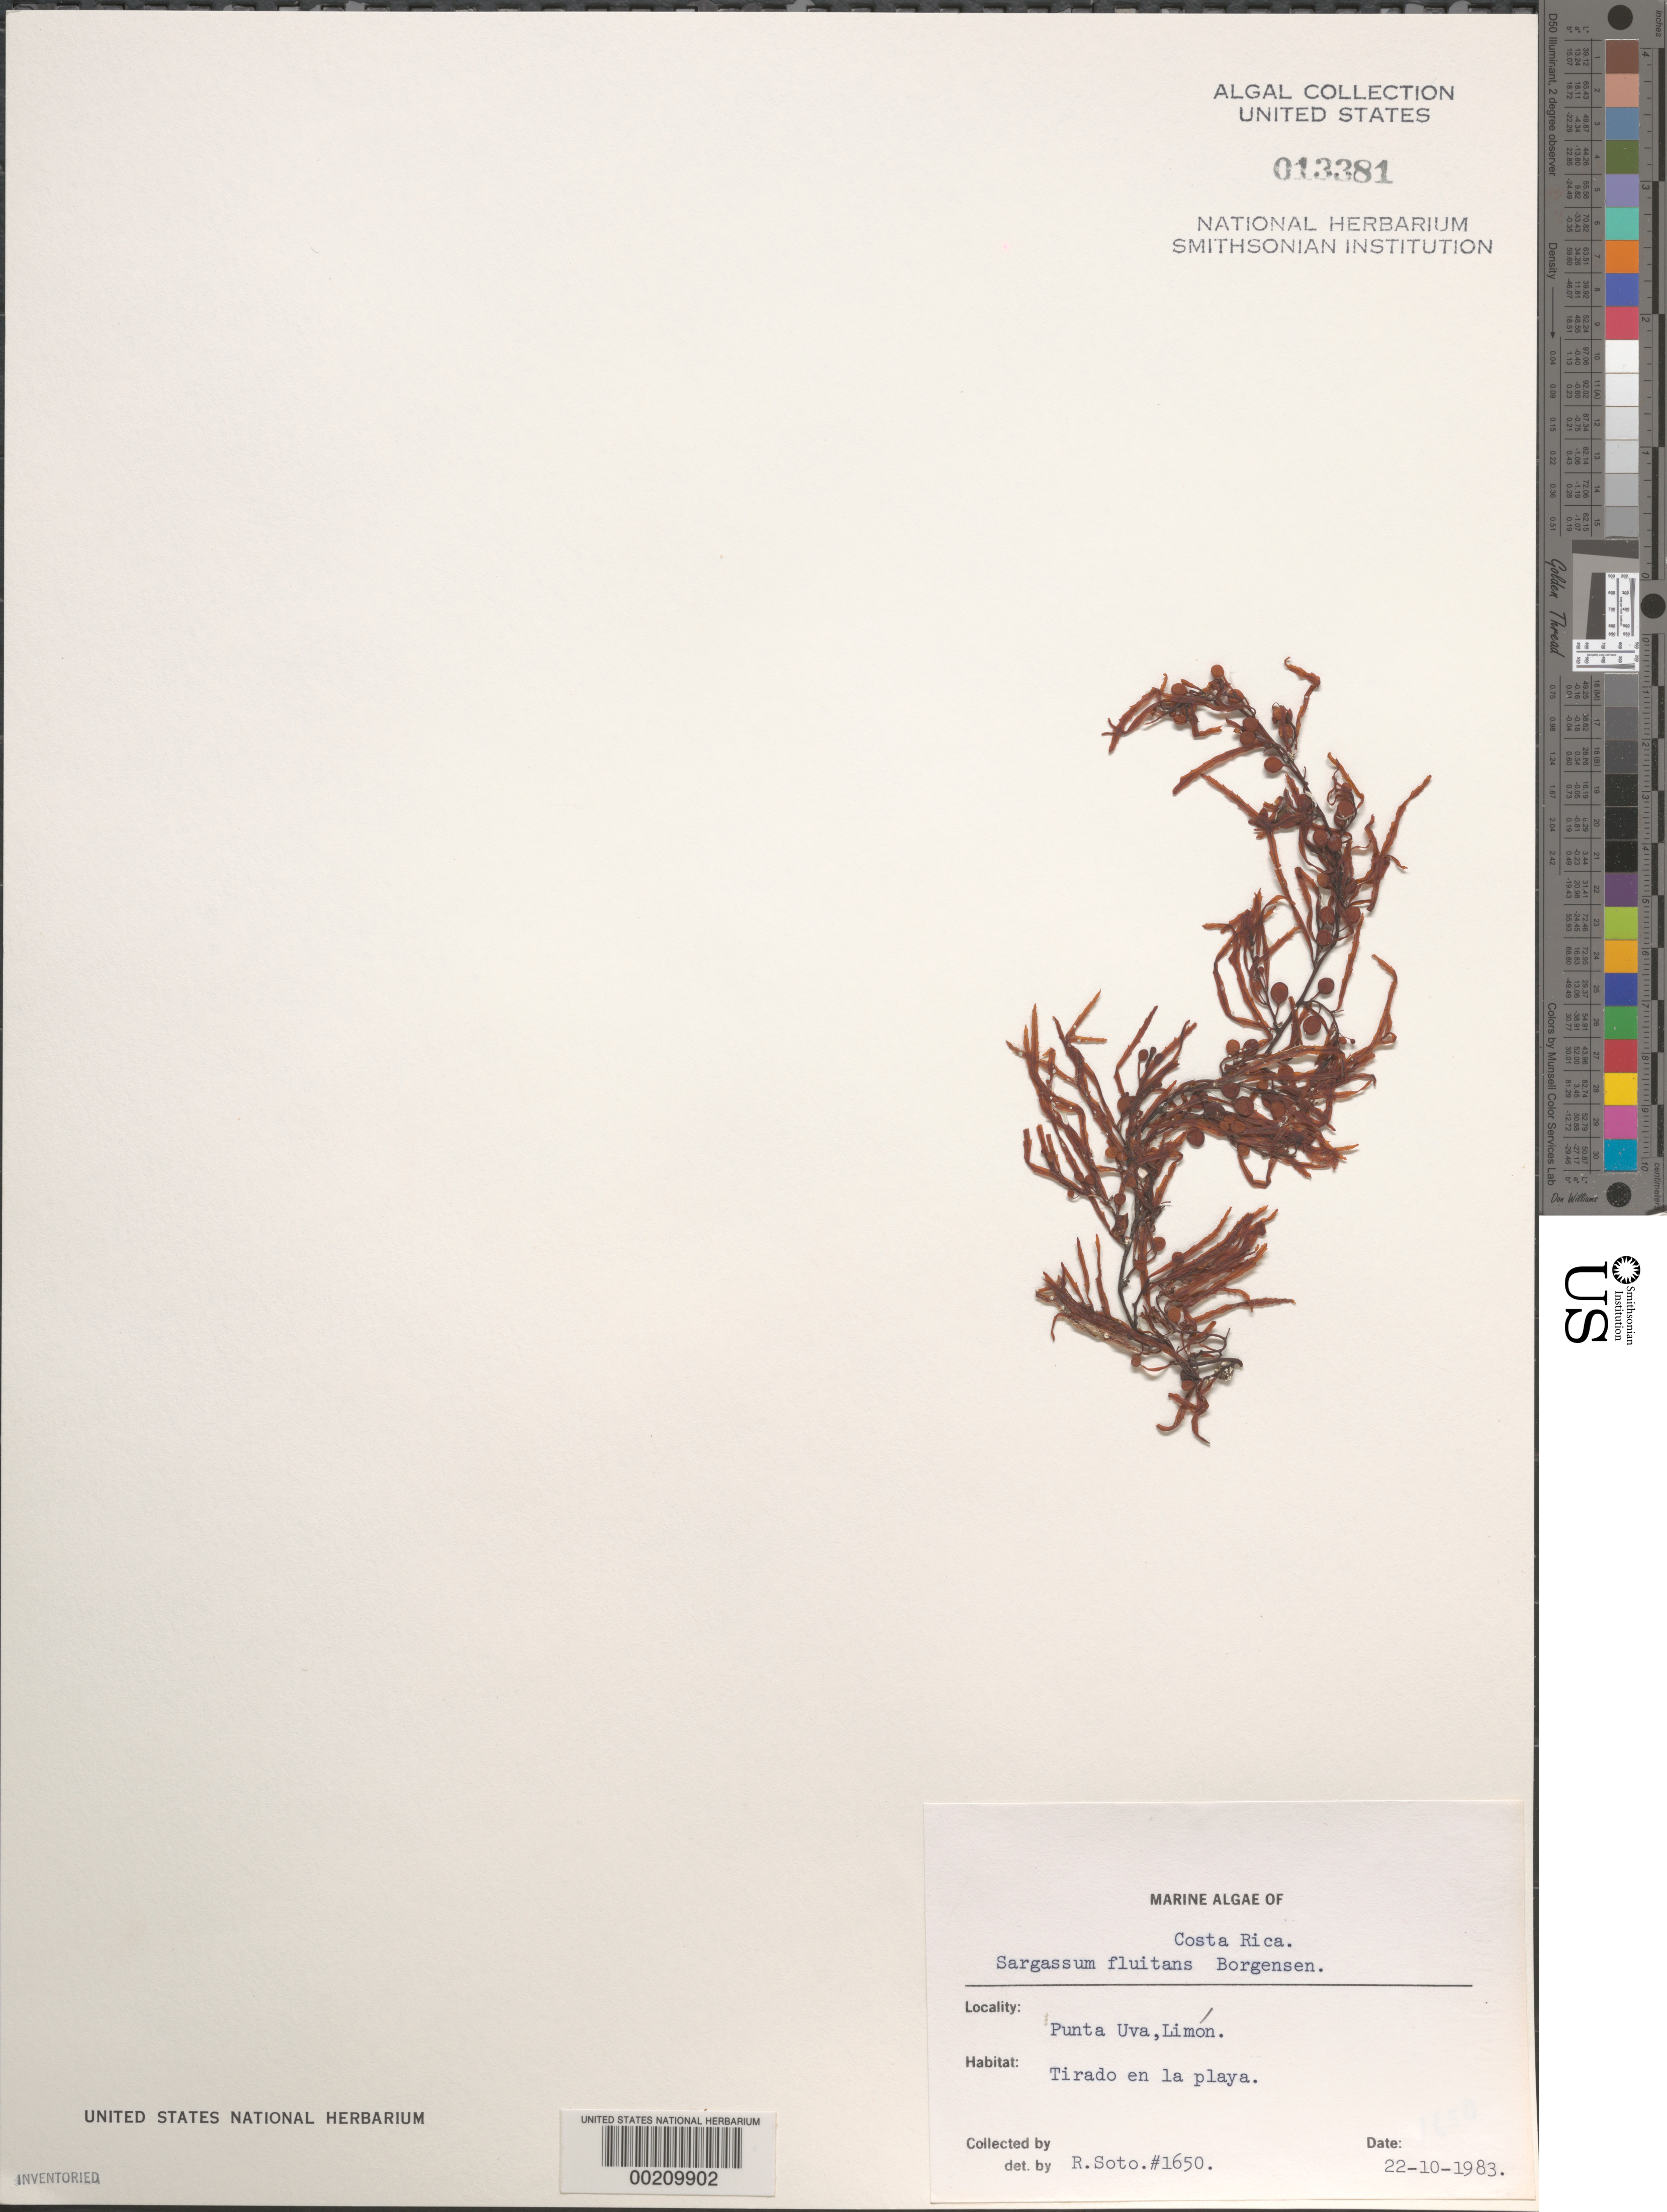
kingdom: Chromista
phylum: Ochrophyta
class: Phaeophyceae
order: Fucales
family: Sargassaceae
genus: Sargassum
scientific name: Sargassum fluitans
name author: (Børgesen) Børgesen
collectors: R. Soto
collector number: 1650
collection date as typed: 22 Oct 1983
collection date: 1983-10-22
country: Costa Rica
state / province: Limón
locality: Punta uva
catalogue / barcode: US 13381